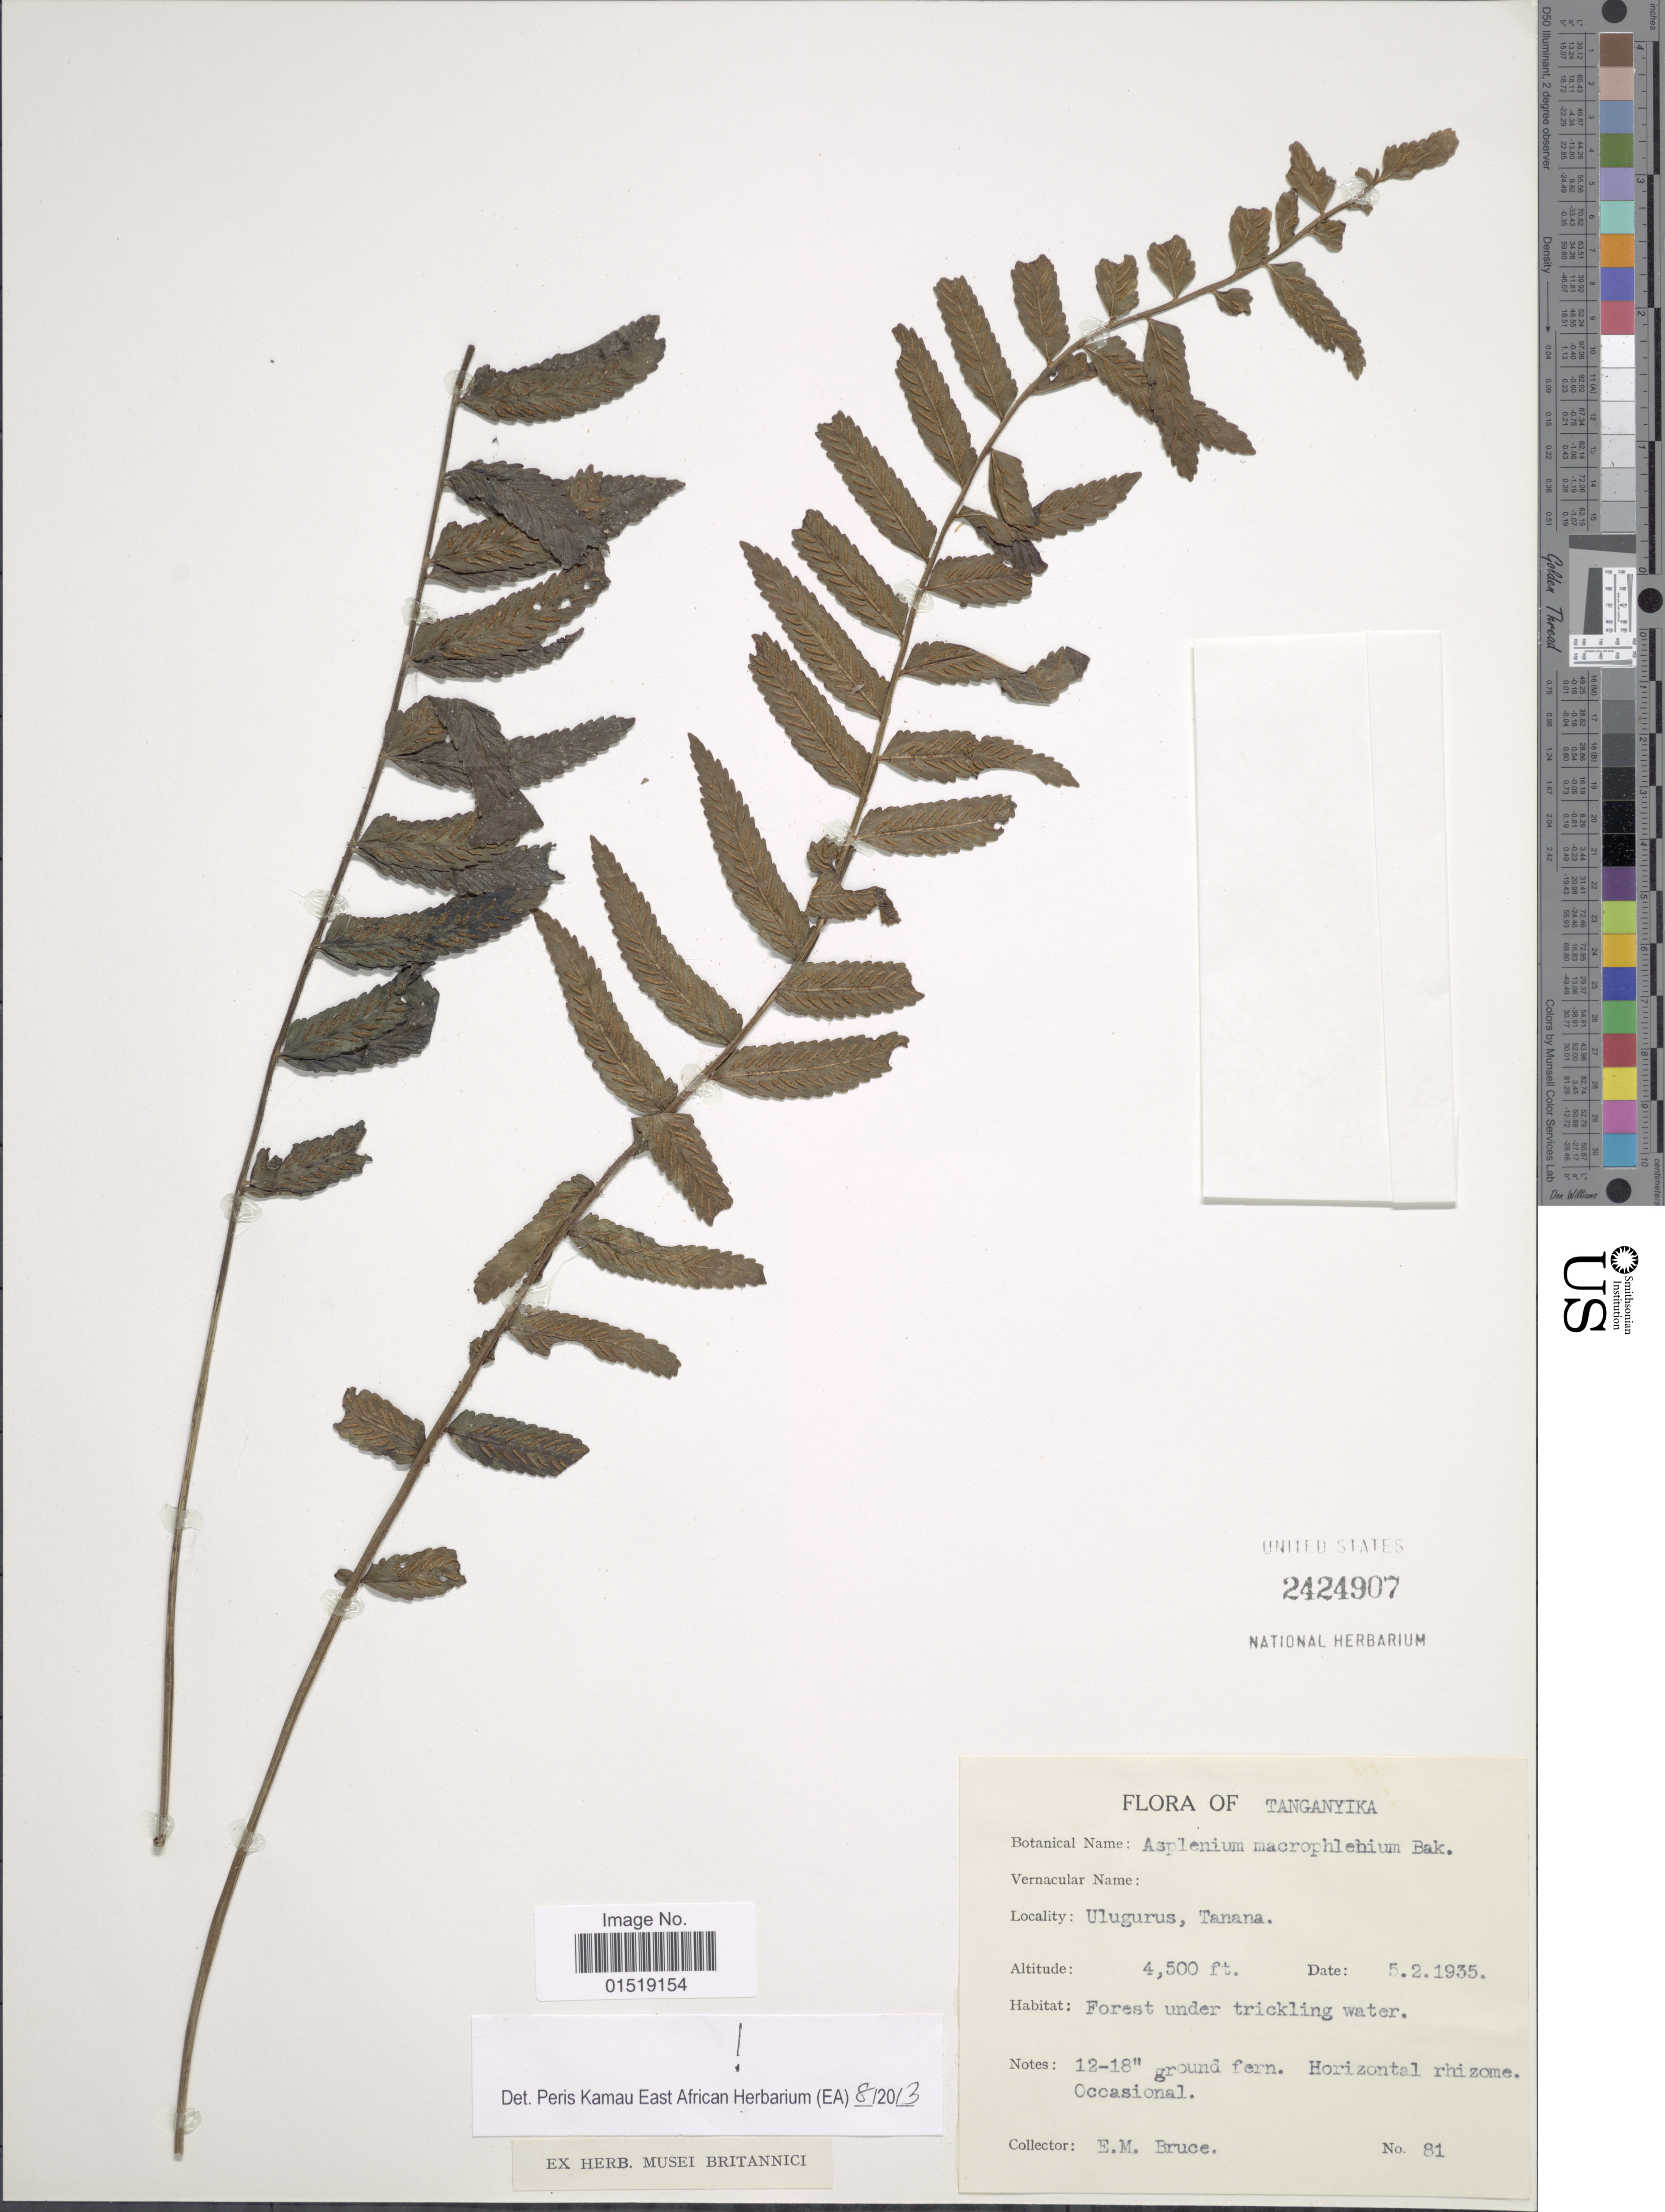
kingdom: Plantae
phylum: Tracheophyta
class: Polypodiopsida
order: Polypodiales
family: Aspleniaceae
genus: Asplenium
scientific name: Asplenium macrophlebium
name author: Baker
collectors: E. Bruce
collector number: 81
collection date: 1935-02-05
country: Tanzania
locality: Tanganyika. Ulugurus, Tanana.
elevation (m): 1372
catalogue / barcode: US 2424907